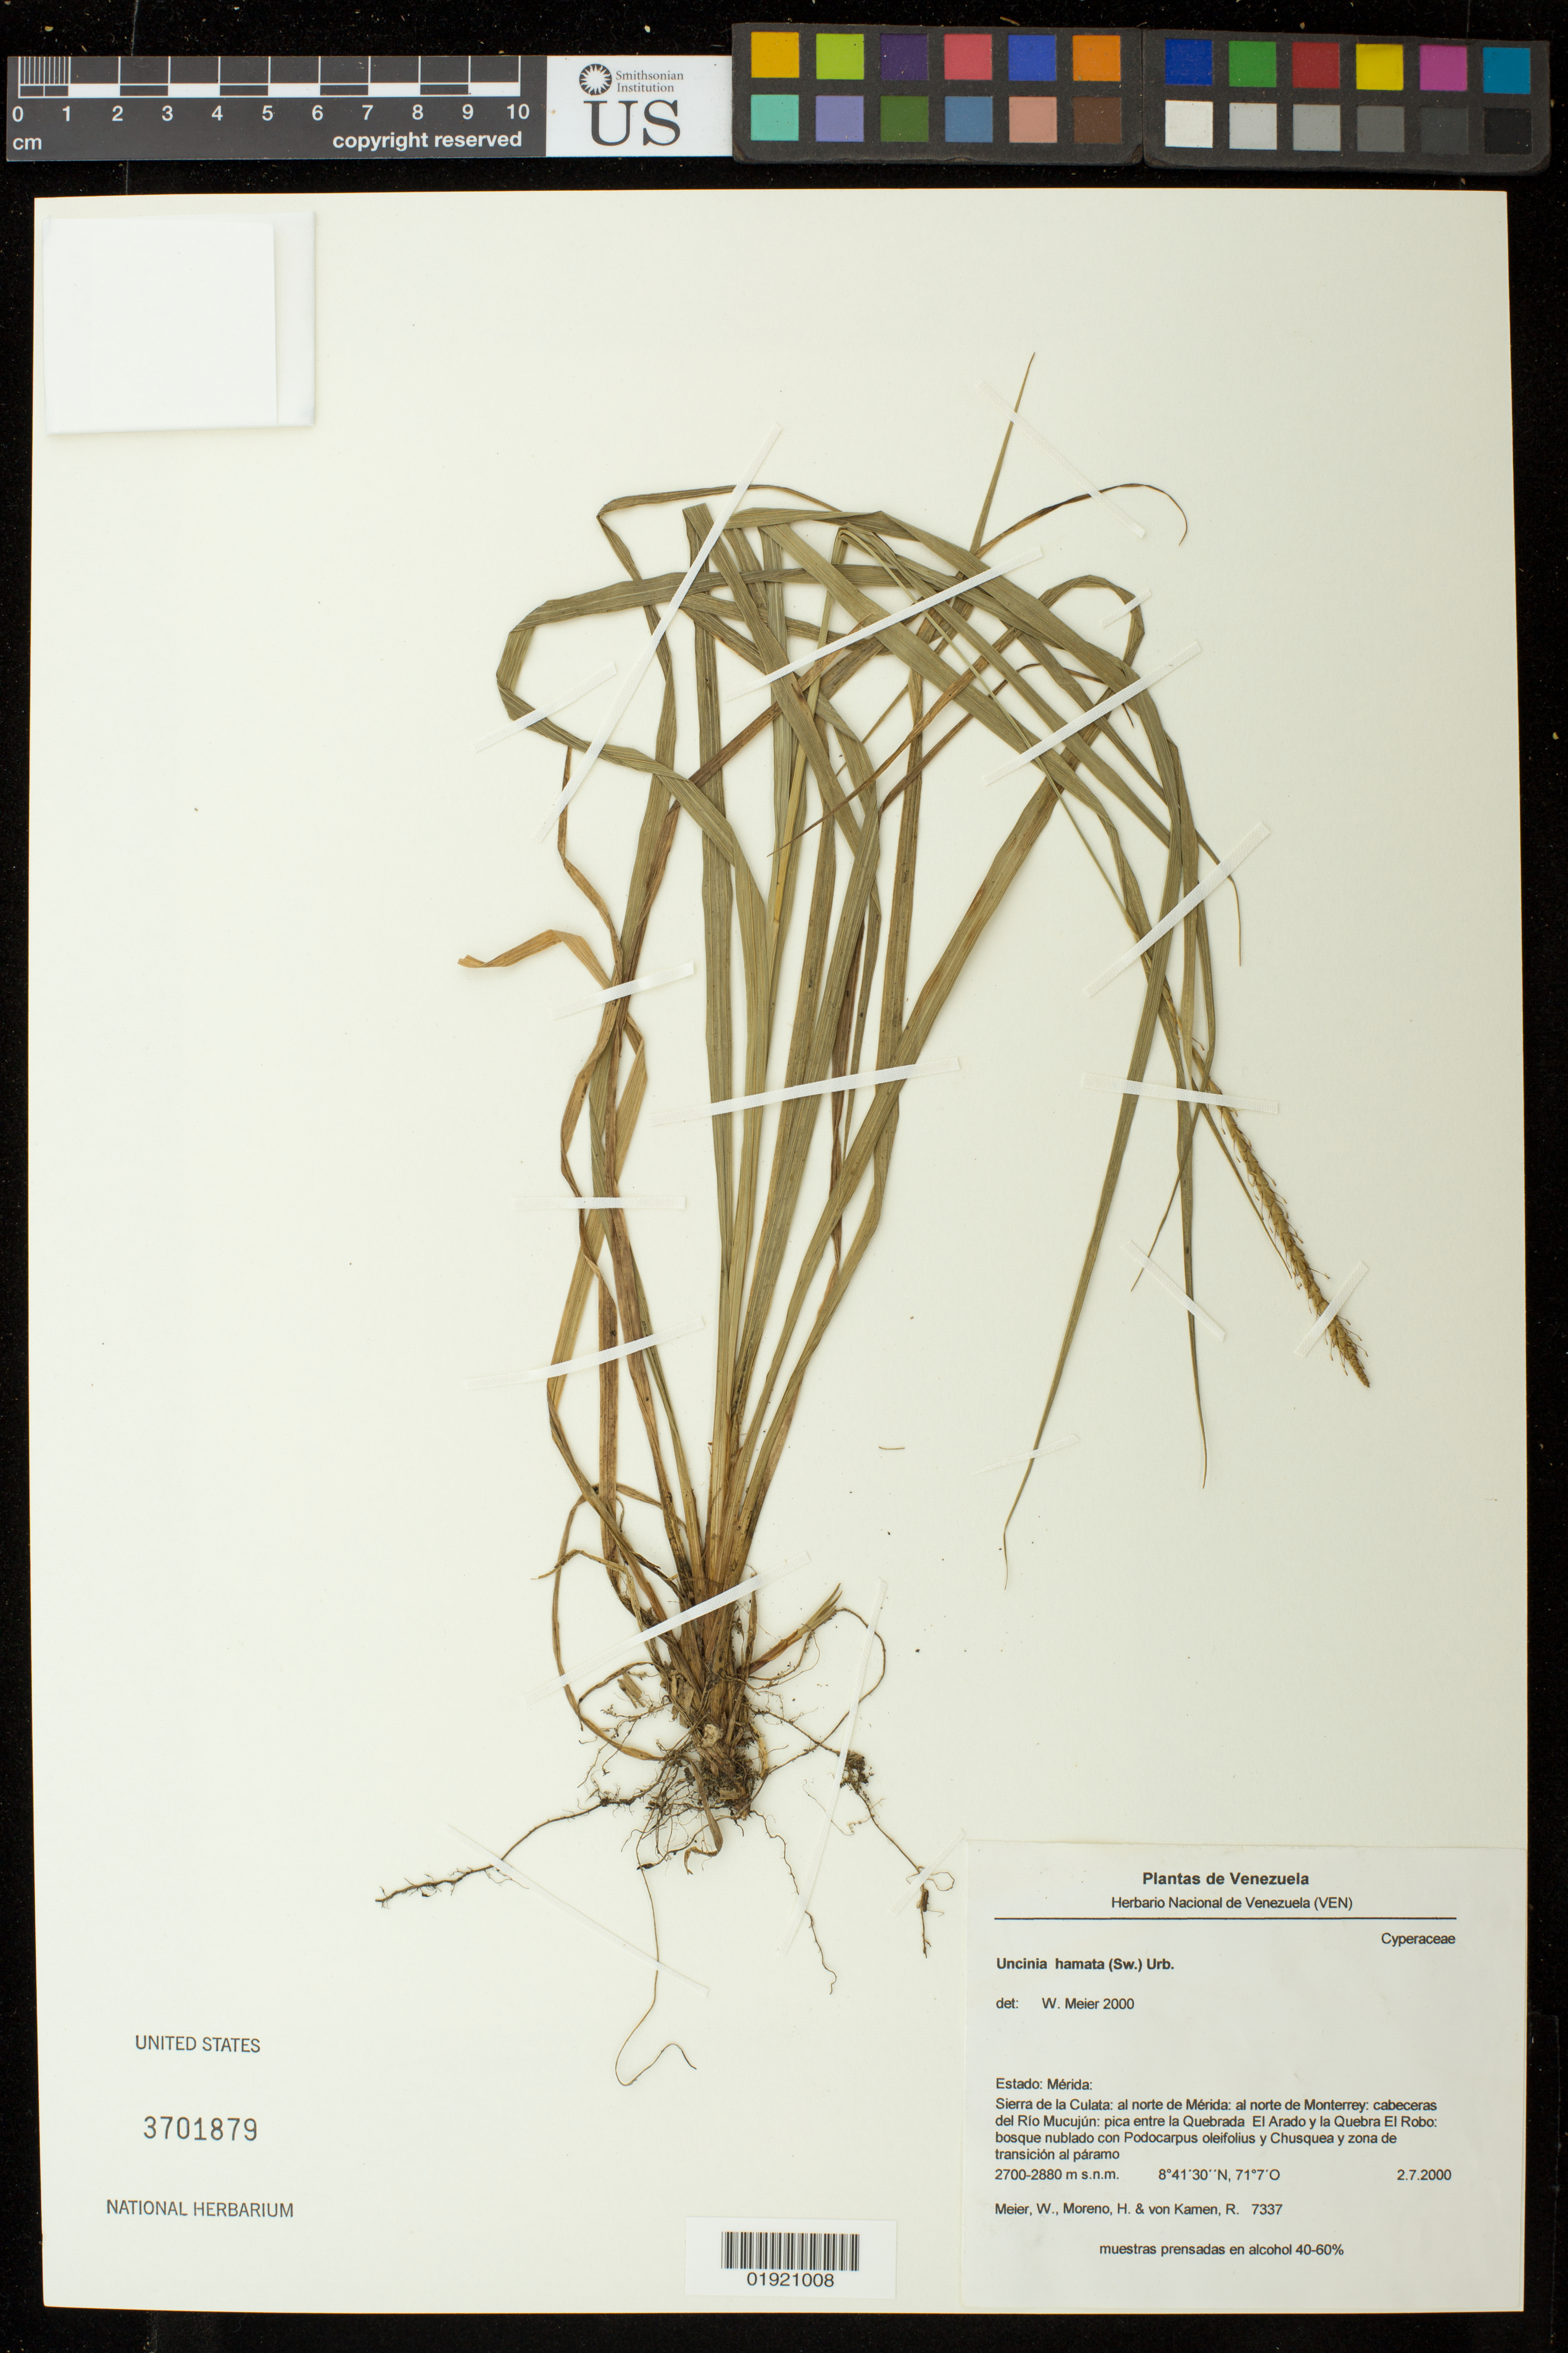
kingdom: Plantae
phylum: Tracheophyta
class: Liliopsida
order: Poales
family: Cyperaceae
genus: Carex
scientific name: Carex hamata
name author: Sw.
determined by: Strong, M. T., (US), Smithsonian Institution - National Museum of Natural History (UNITED STATES)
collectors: W. Meier, H. Moreno & R. von Kamen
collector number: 7337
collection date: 2000-07-02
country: Venezuela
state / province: Mérida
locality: Estado: Merida: Sierra de la Culata: al norte de Merida: al norte de Monterrey: cabeceras del Rio Mucujun: pica entre al Quebrada El Arado y la Quebra El Robo.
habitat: Bosque nublado con Podocarpus oleifolius y Chusquea y zona de transicion al paramo.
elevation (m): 2700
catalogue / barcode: US 3701879